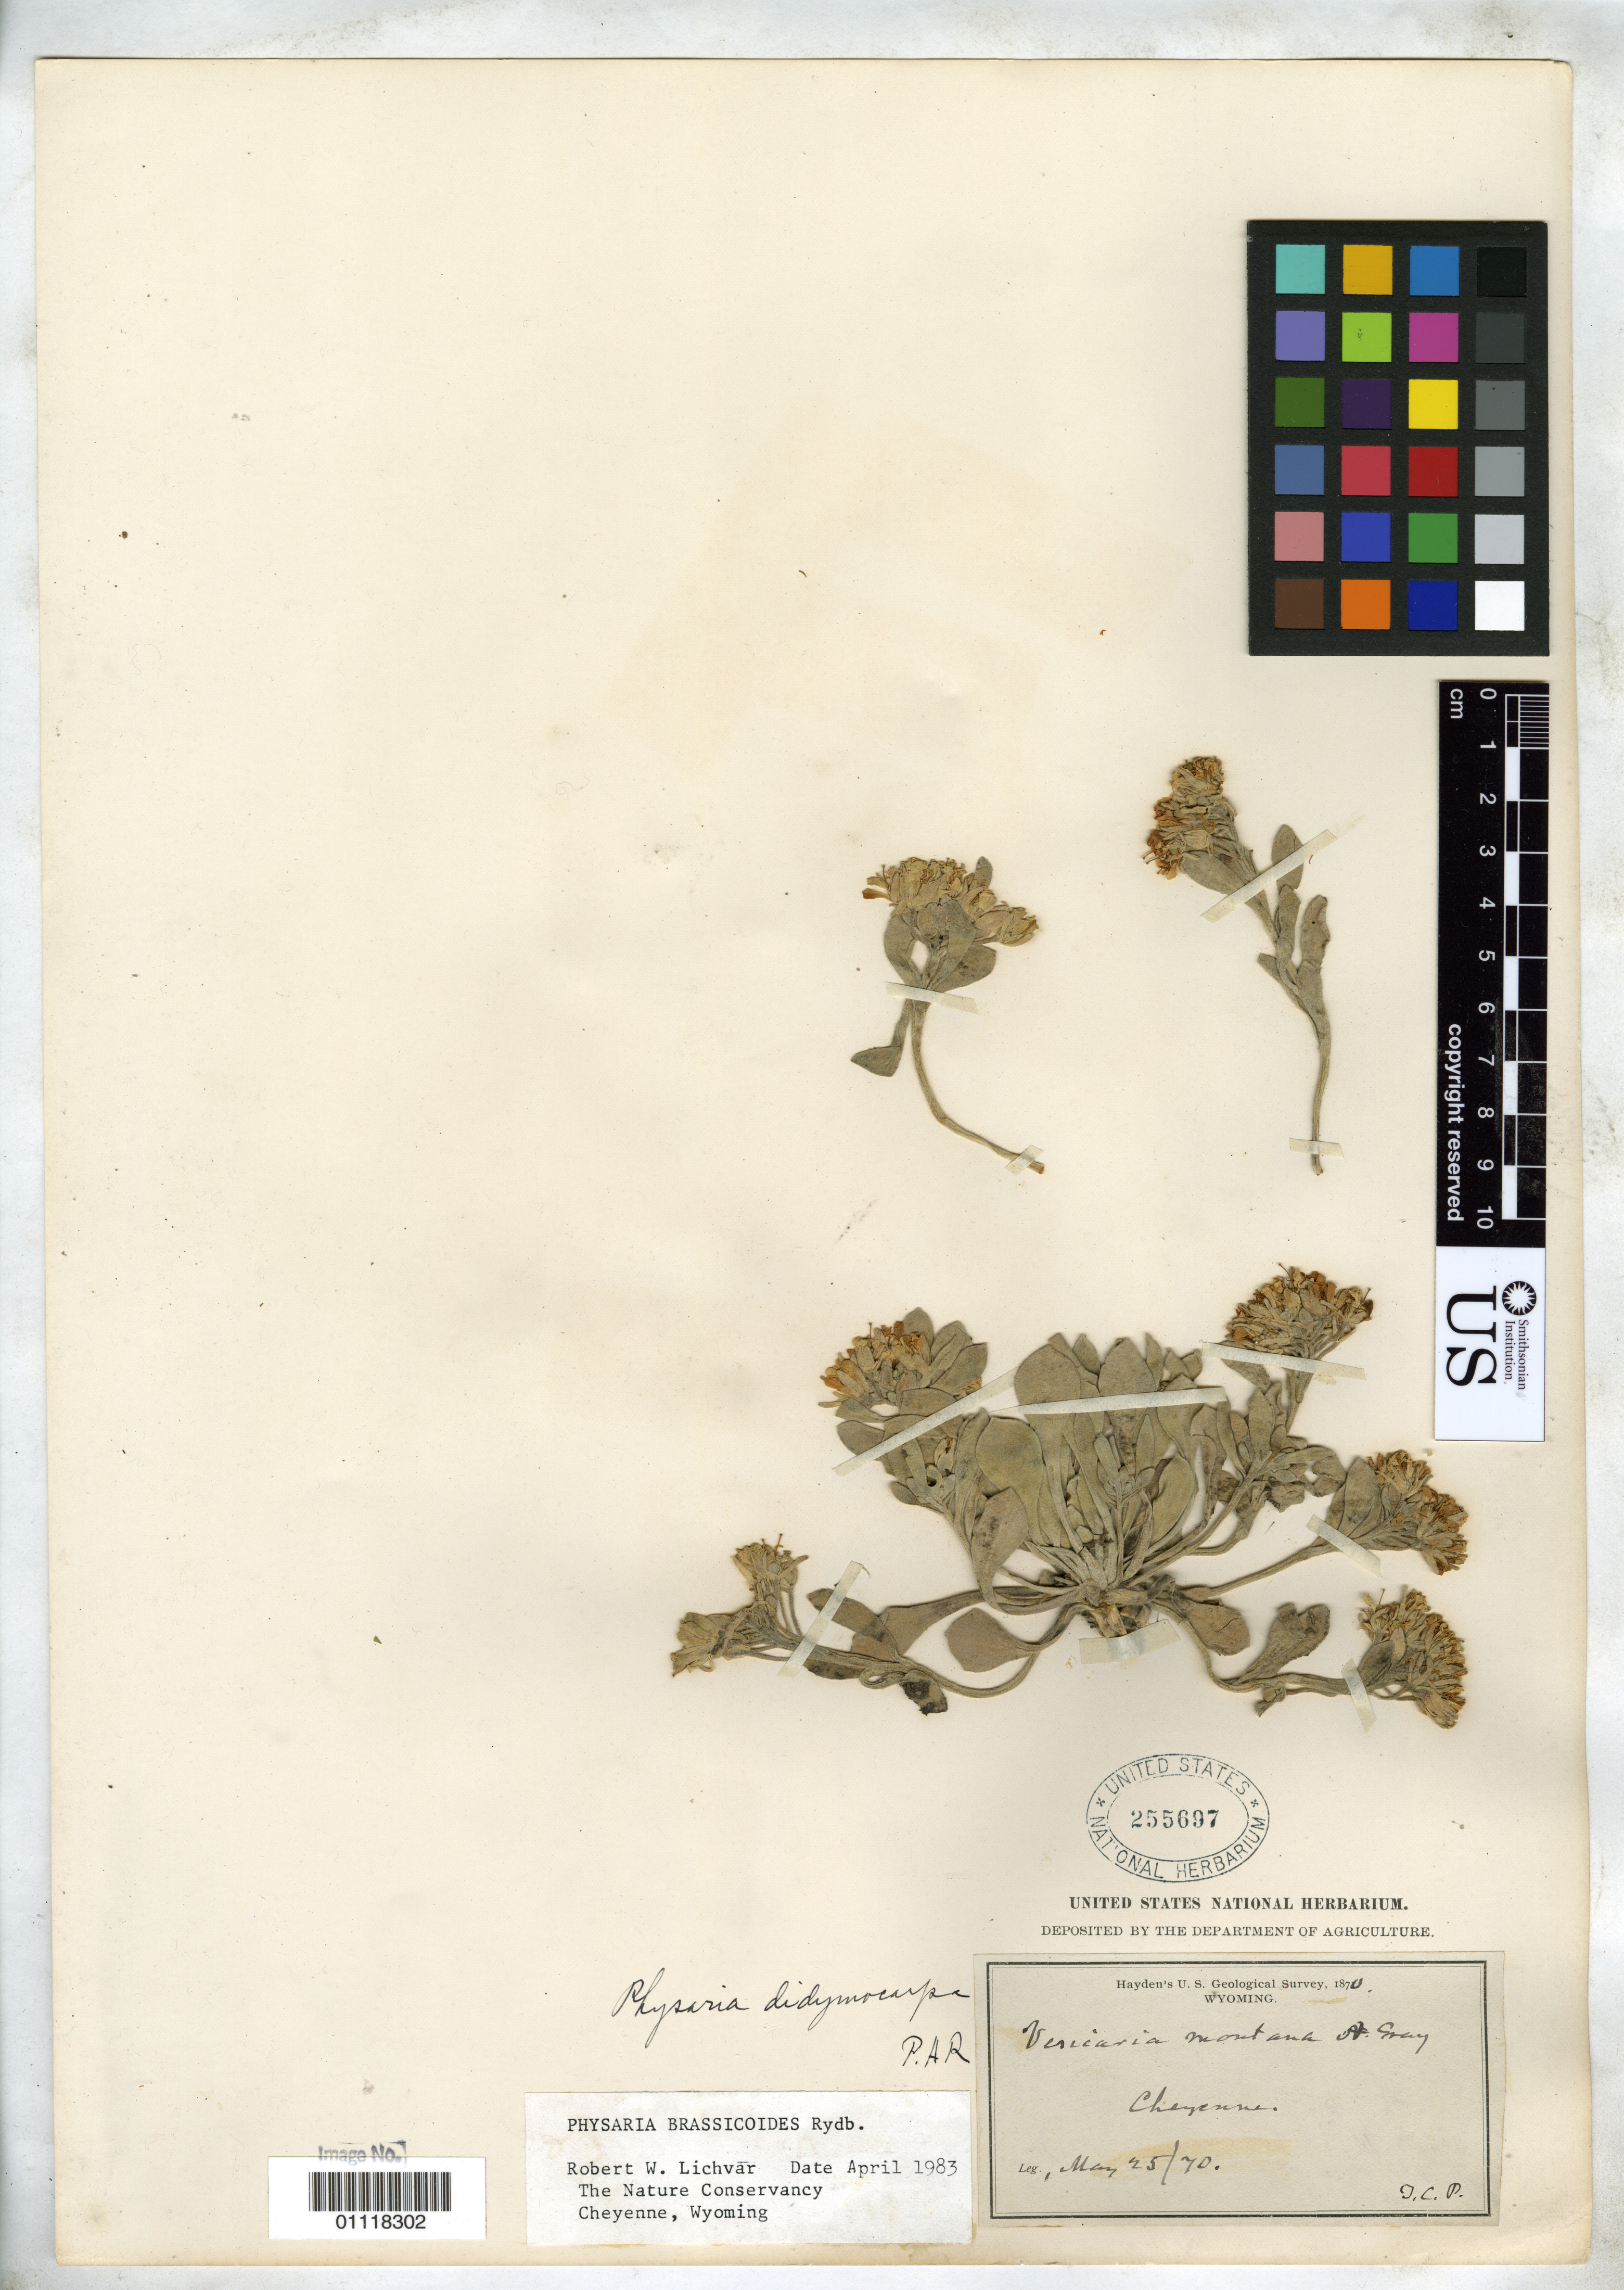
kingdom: Plantae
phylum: Tracheophyta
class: Magnoliopsida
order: Brassicales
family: Brassicaceae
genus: Physaria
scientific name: Physaria brassicoides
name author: Rydb.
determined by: Lichvar, R. W.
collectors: Hayden Exped.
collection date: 1870-05-25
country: United States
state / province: Wyoming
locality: Cheyenne.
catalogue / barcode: US 255697